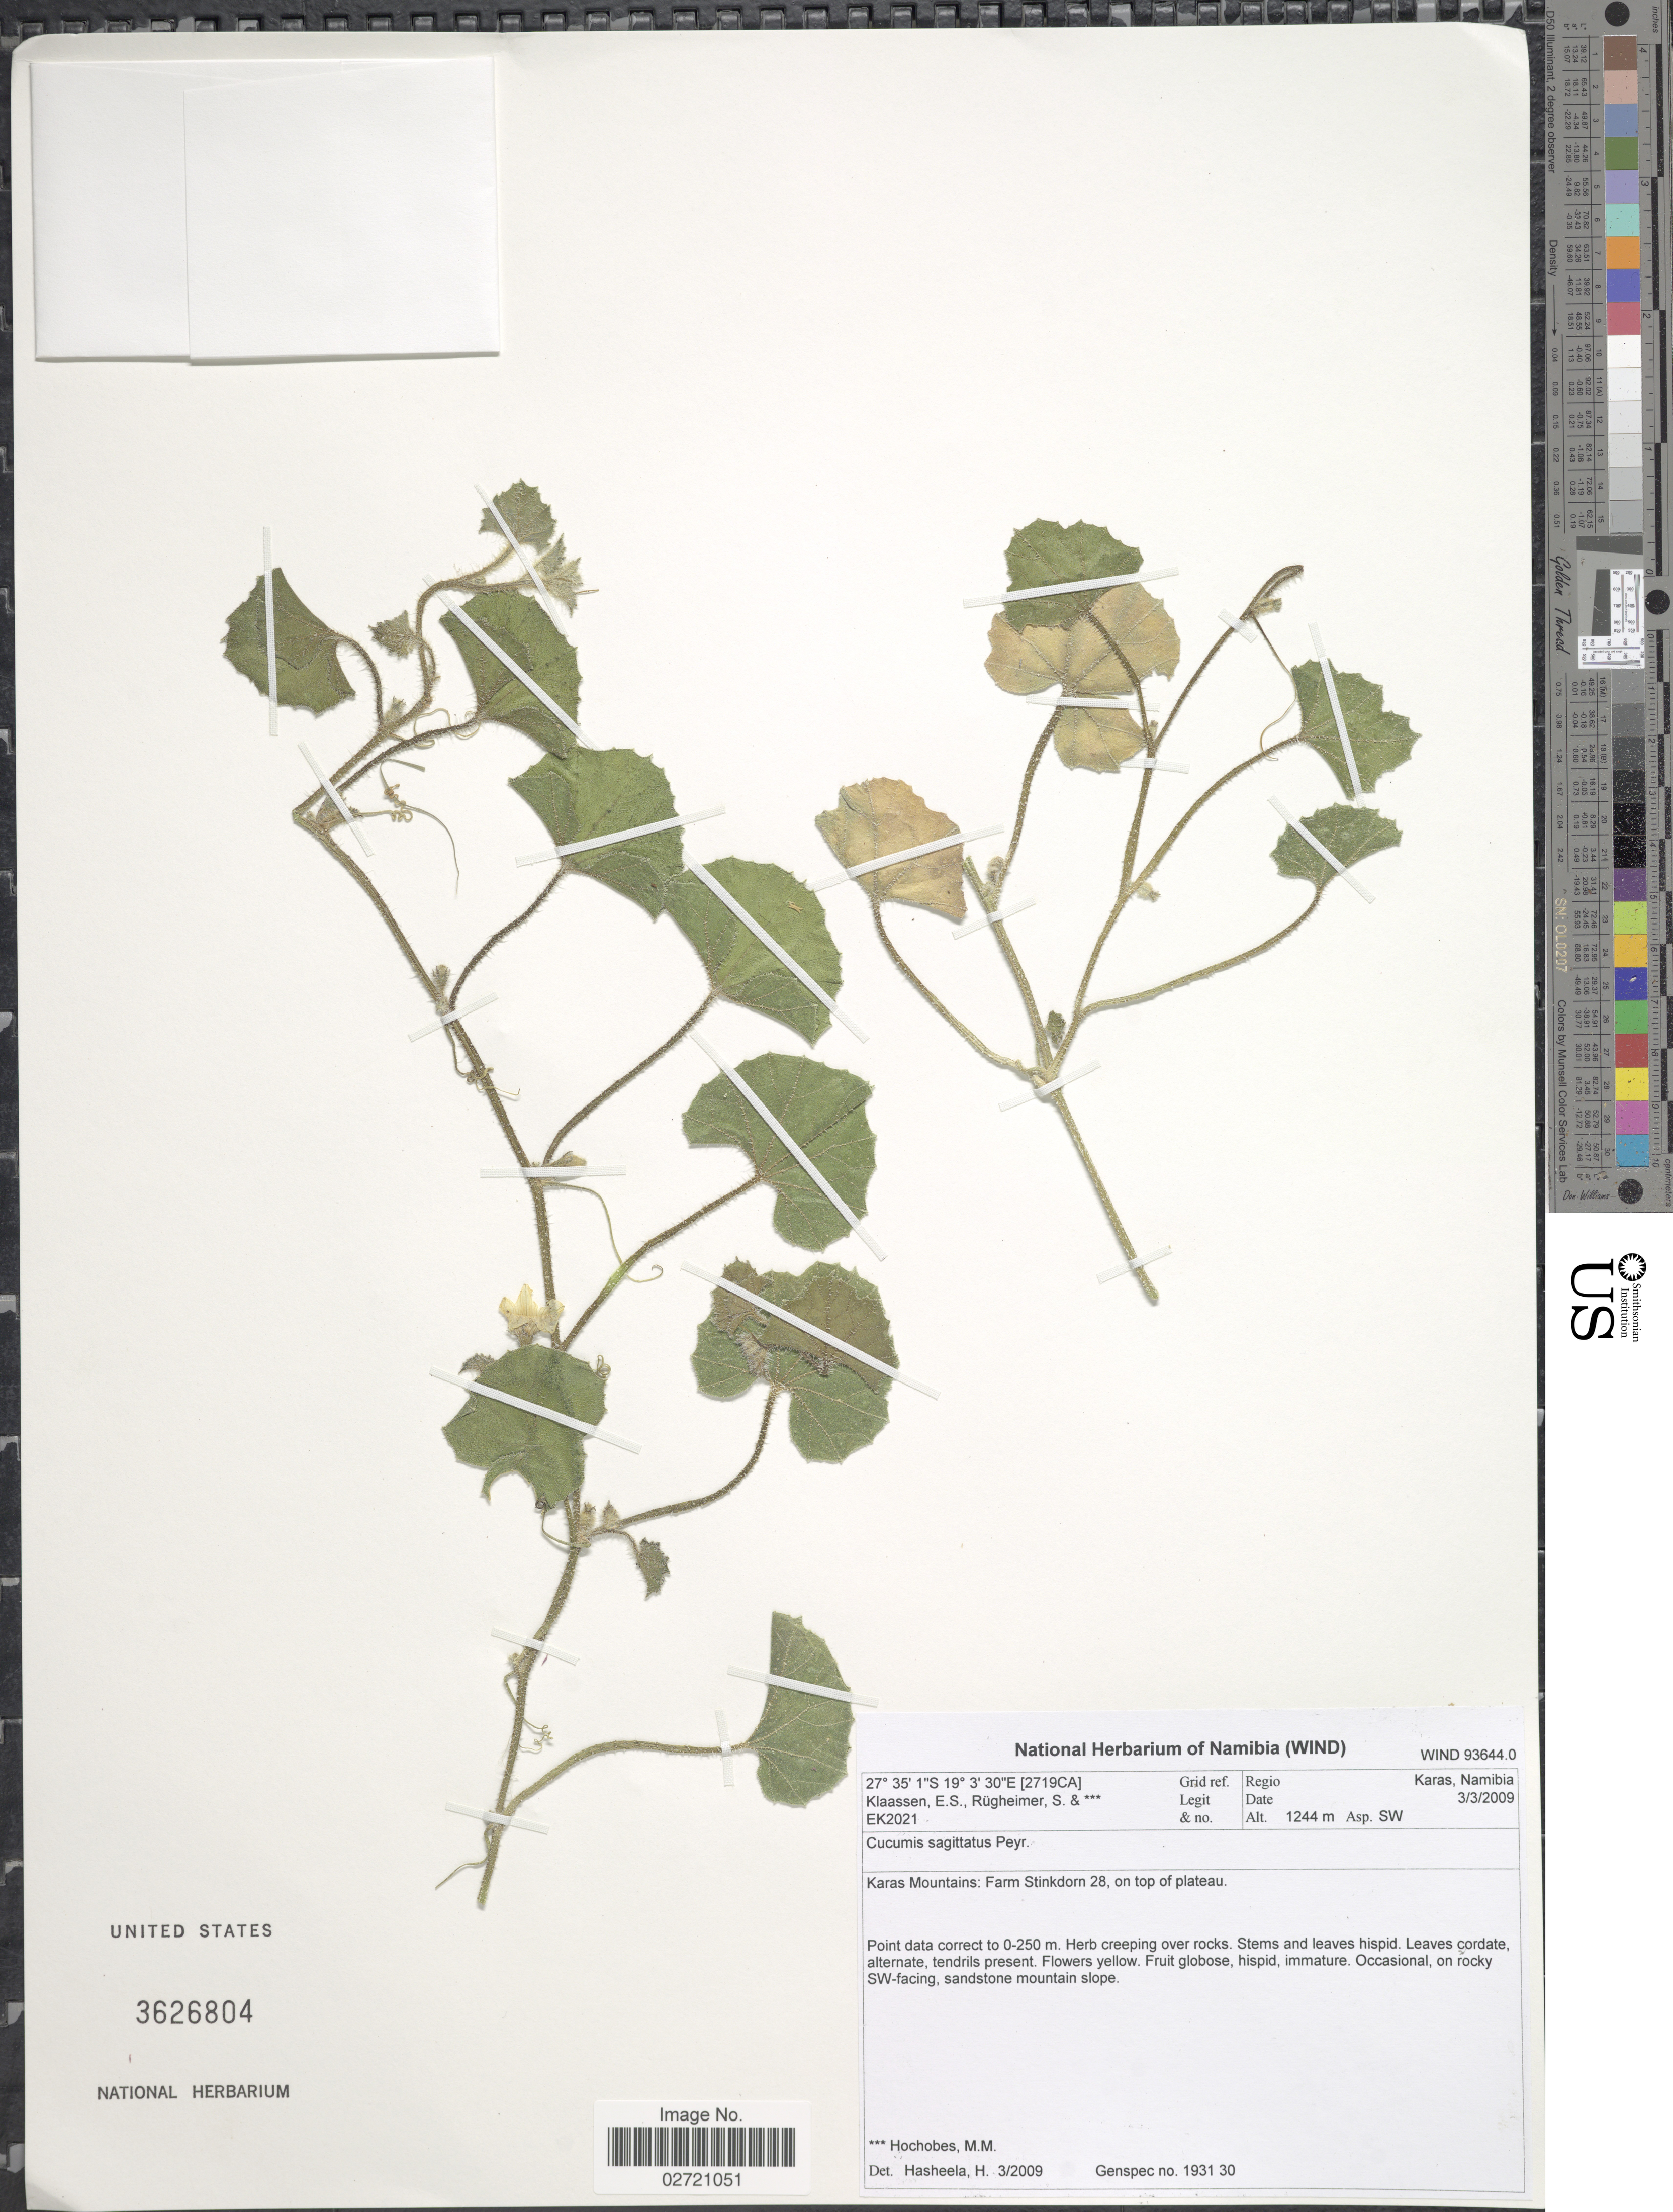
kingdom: Plantae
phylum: Tracheophyta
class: Magnoliopsida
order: Cucurbitales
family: Cucurbitaceae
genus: Cucumis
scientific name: Cucumis sagittatus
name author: Peyr.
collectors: E. S. Klaassen, S. Rugheimer & M. Hochobes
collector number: EK2021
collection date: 2009-03-03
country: Namibia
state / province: Karas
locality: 2719CA Grid Ref. Karas Mountains Farm Stinkdorn 28, on top of plateau. Asp. SW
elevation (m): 1244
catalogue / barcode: US 36268044